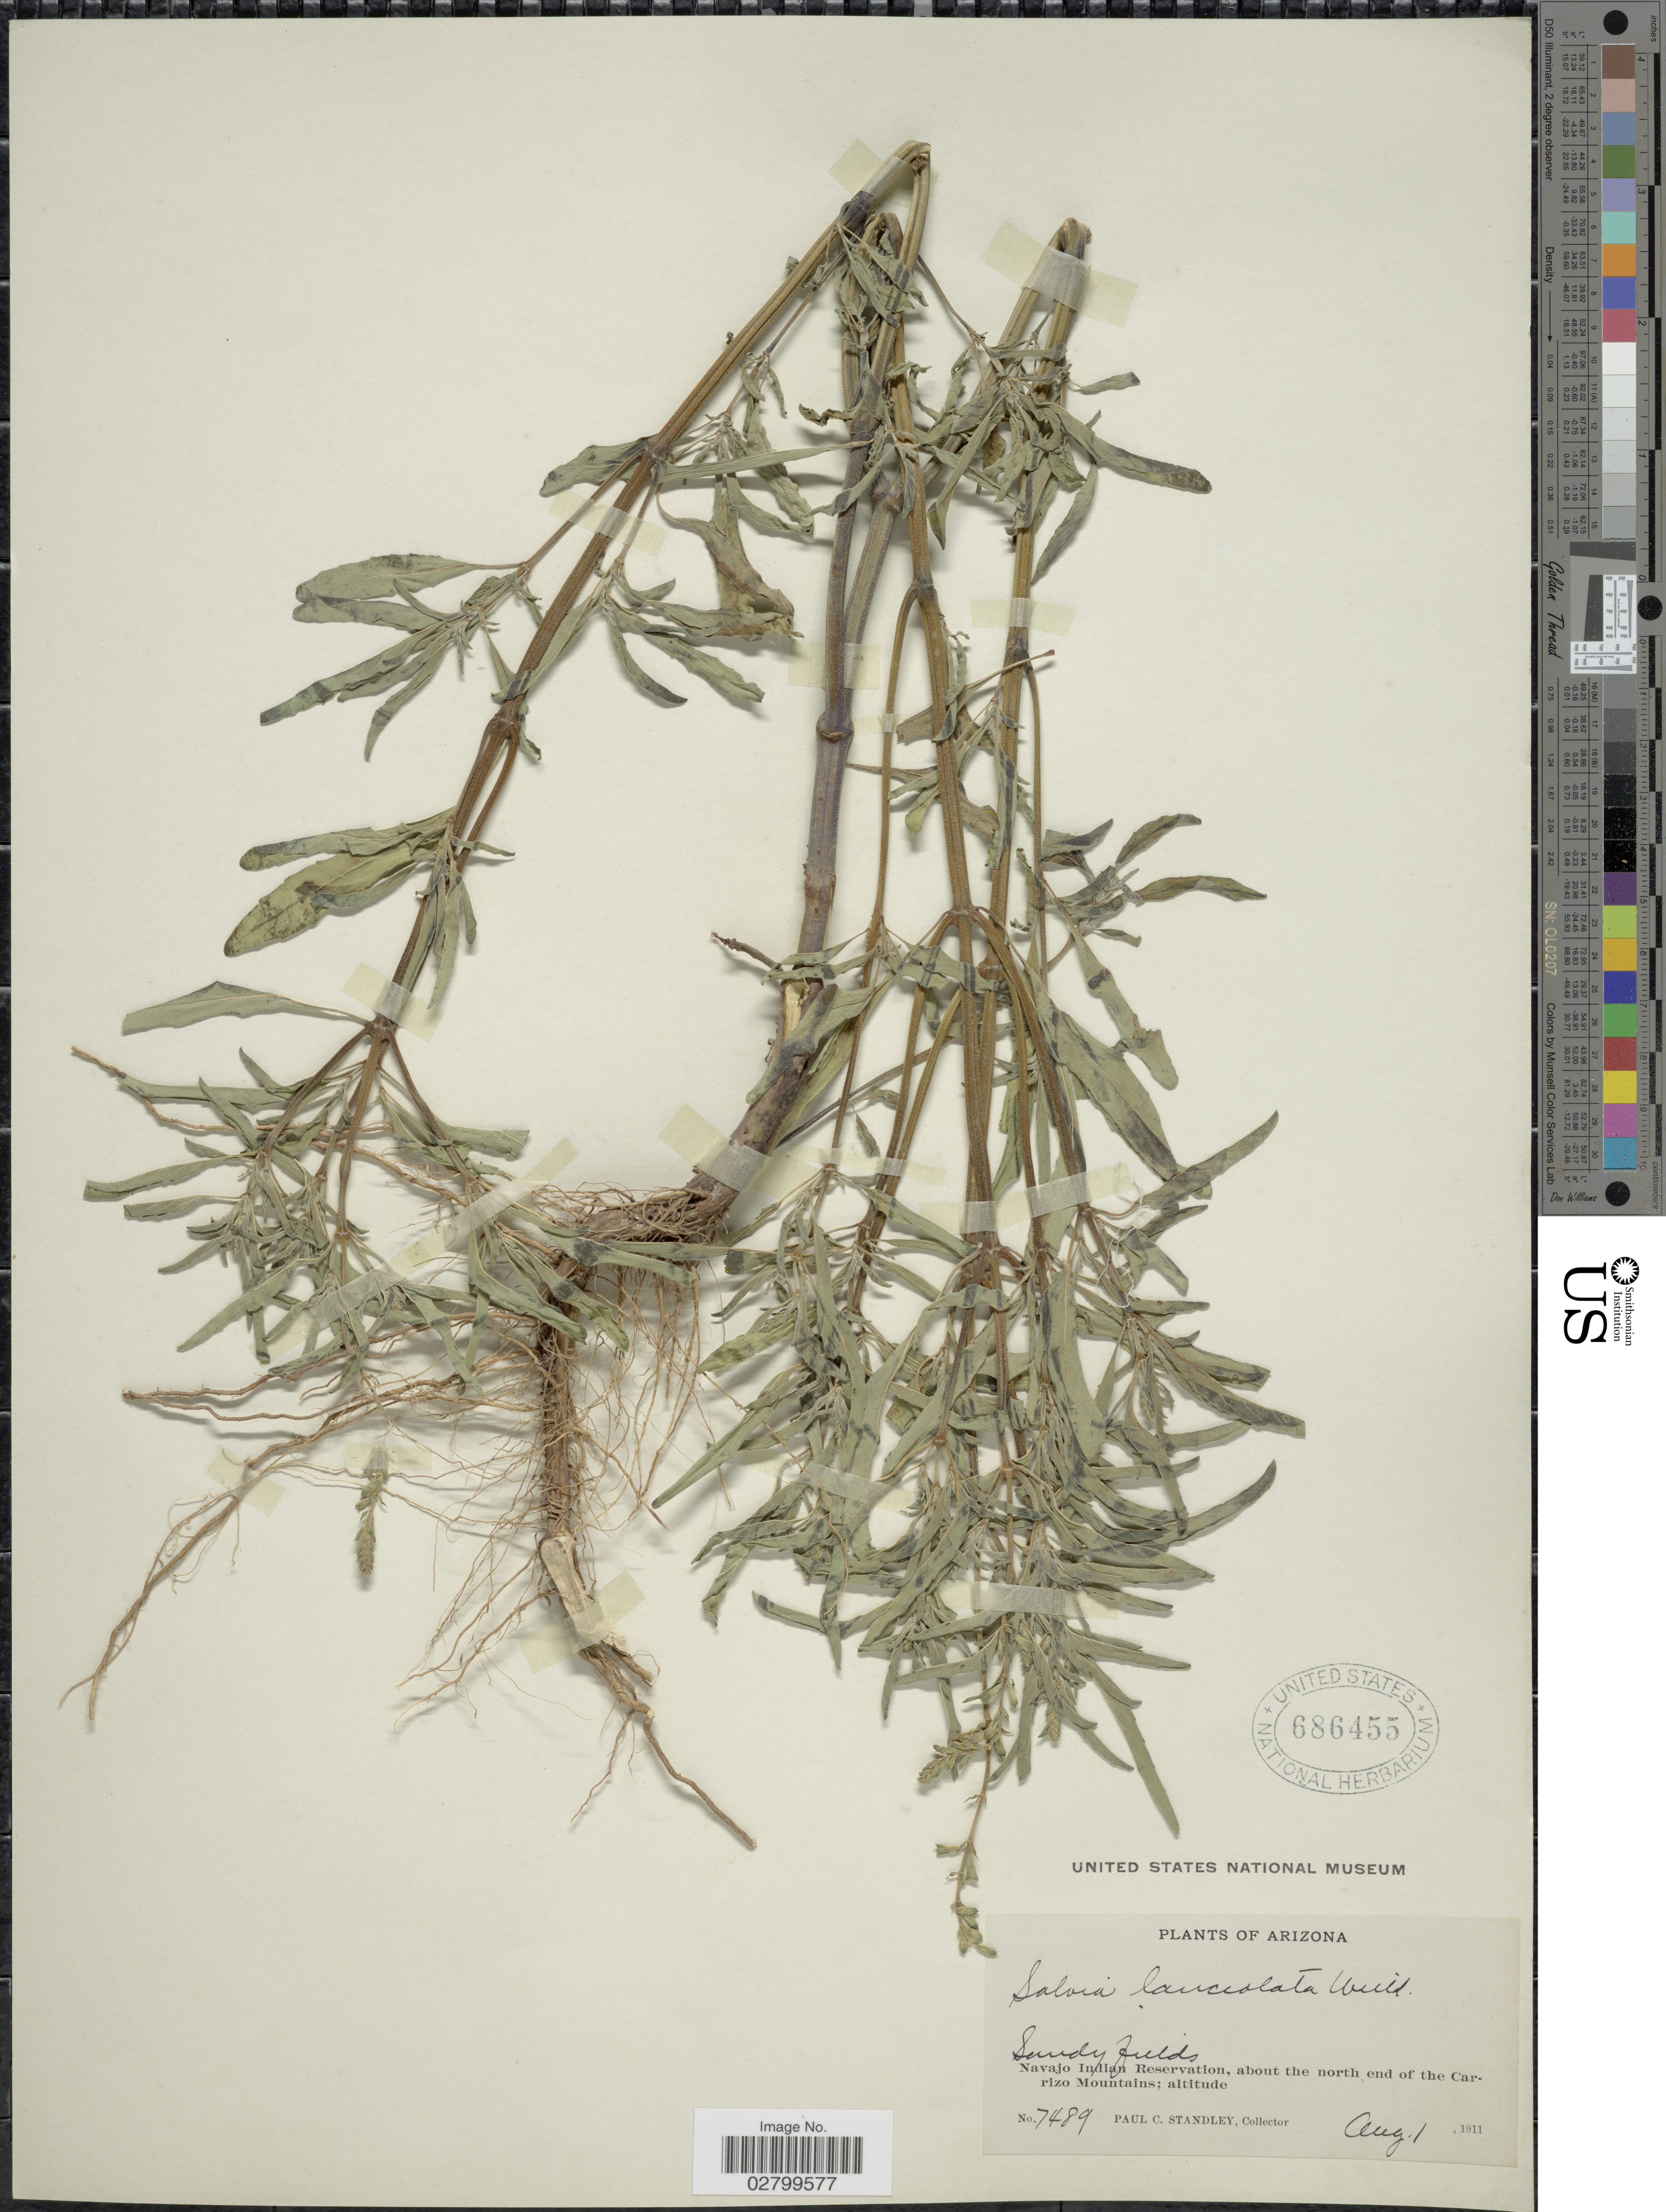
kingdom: Plantae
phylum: Tracheophyta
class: Magnoliopsida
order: Lamiales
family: Lamiaceae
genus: Salvia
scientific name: Salvia lanceolata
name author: Brouss.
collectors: P. C. Standley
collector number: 7489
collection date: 1911-08-01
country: United States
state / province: Arizona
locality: Sandy fields. Navajo Indian Reservation, about the north end of the Carrizo Mountains.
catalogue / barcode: US 686455